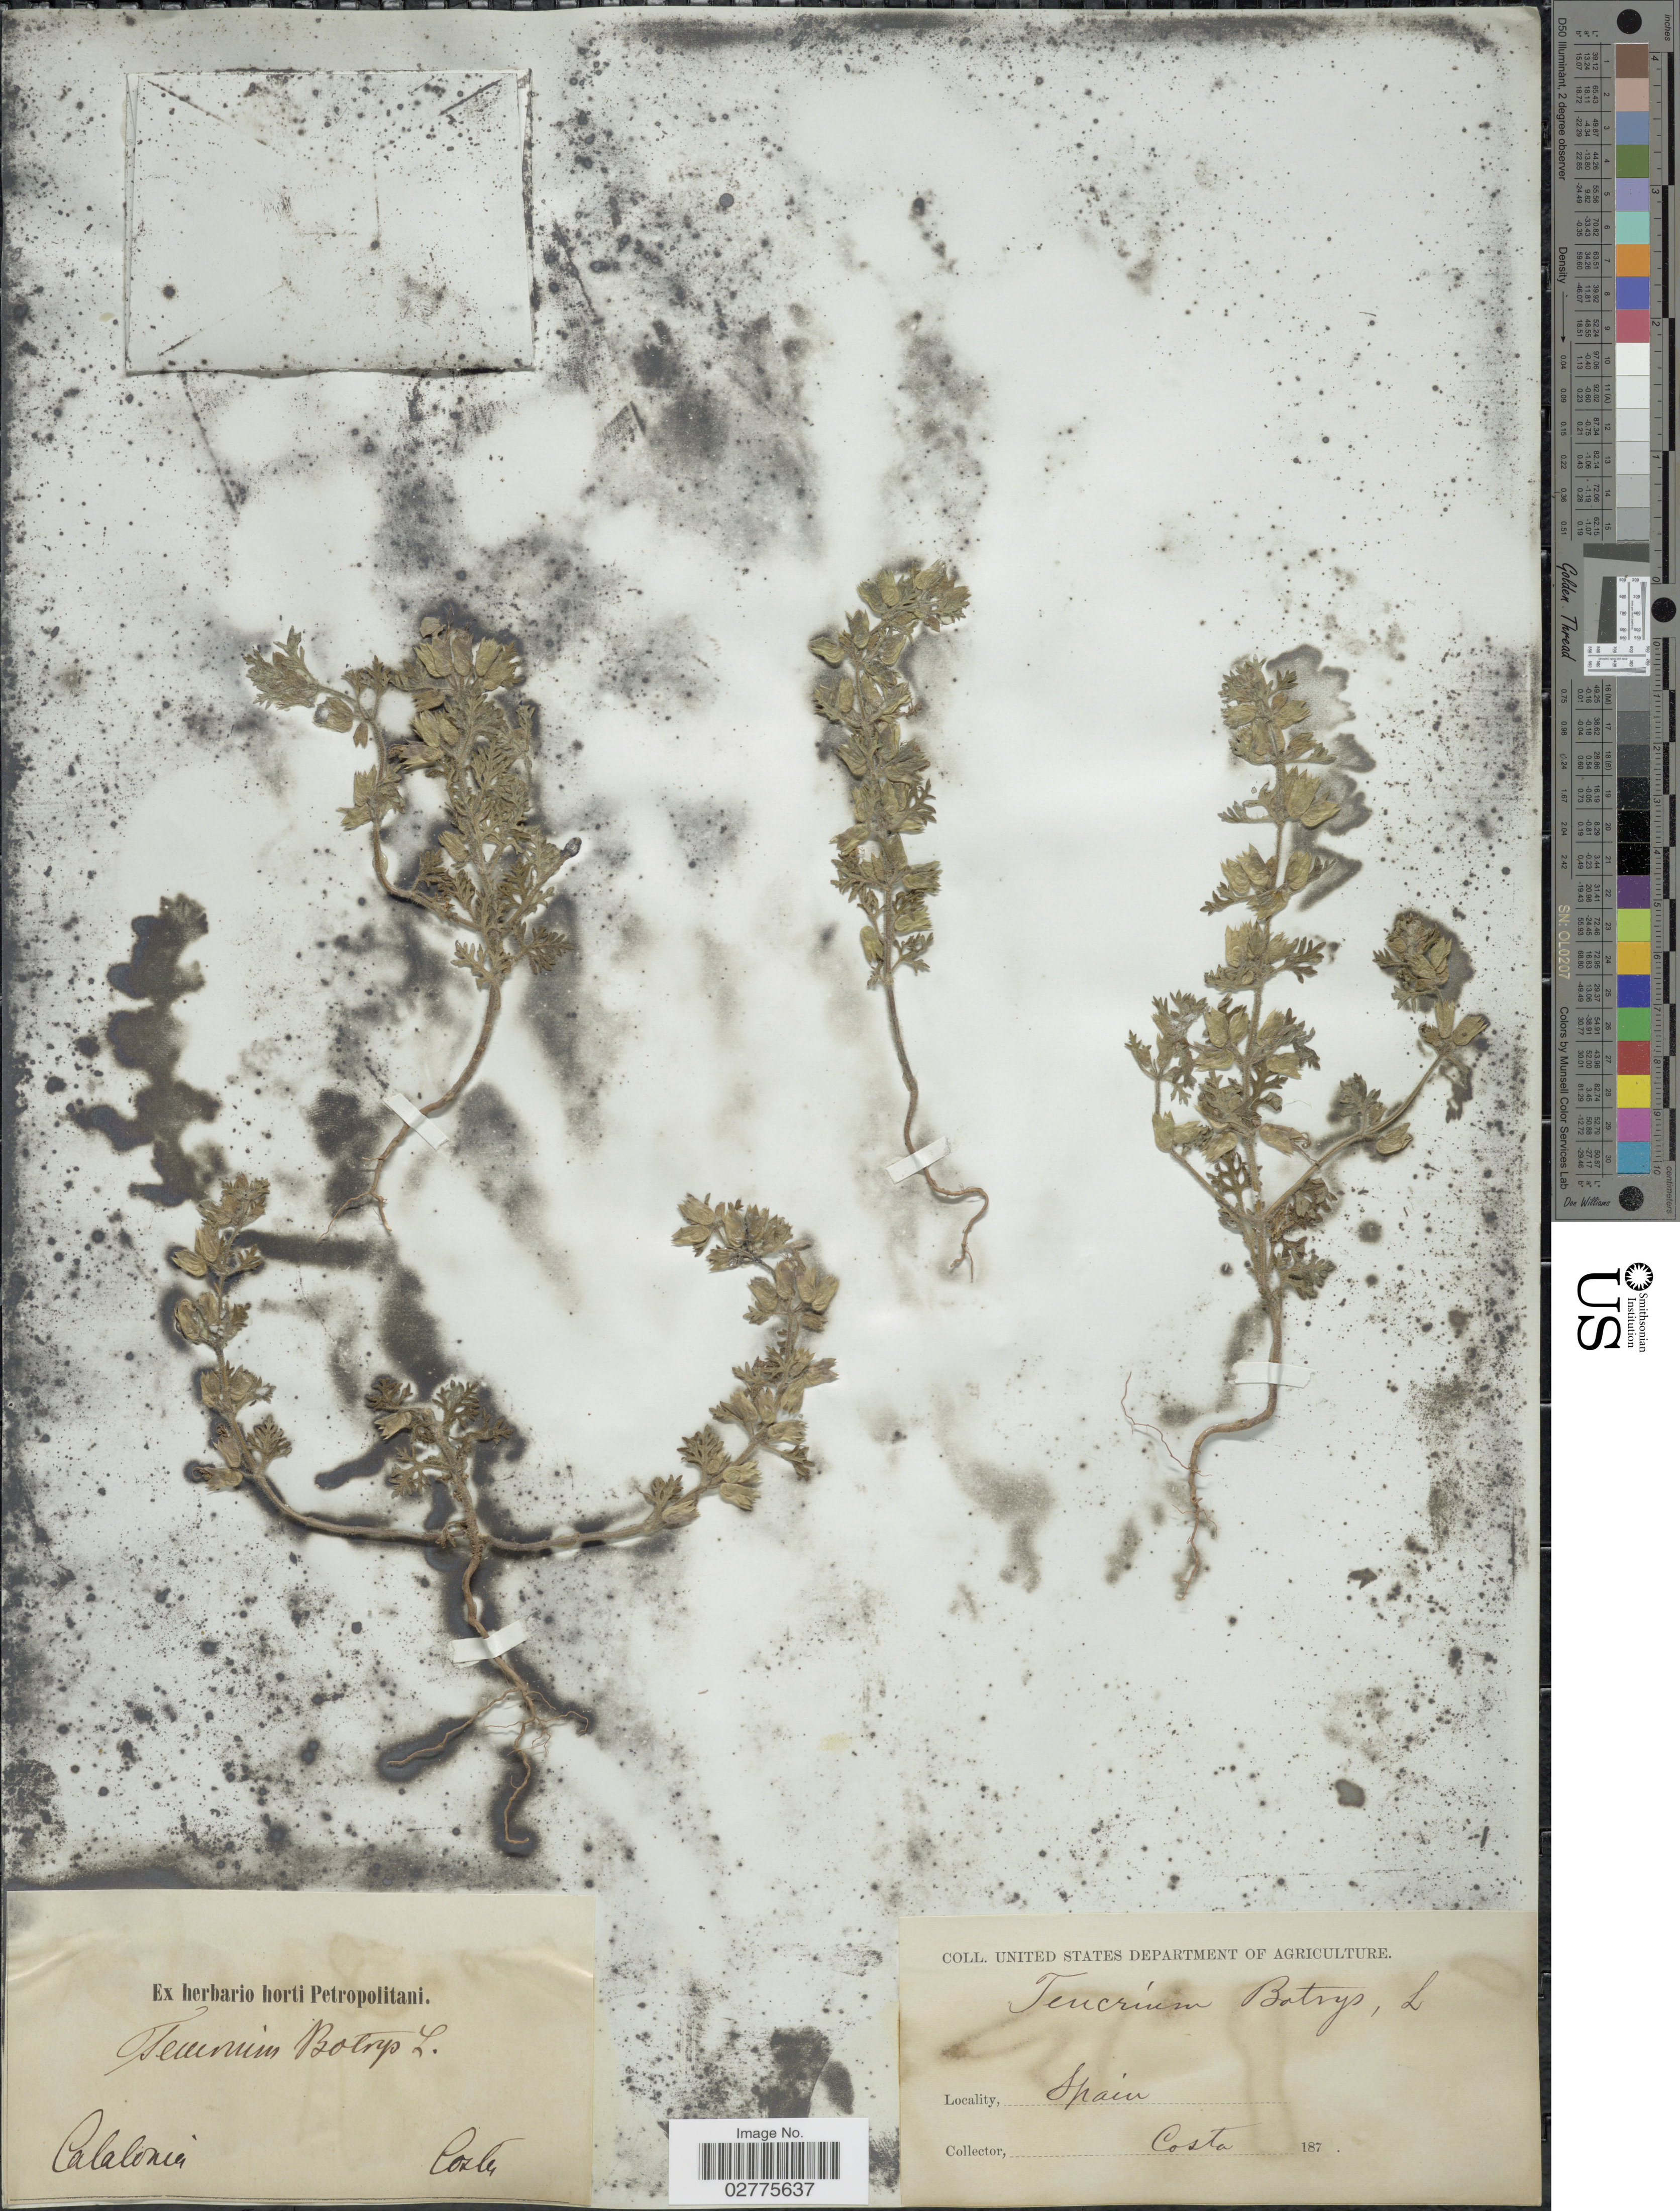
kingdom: Plantae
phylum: Tracheophyta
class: Magnoliopsida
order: Lamiales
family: Lamiaceae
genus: Teucrium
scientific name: Teucrium botrys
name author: L.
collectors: -. Costa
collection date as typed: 187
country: Spain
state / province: Catalunya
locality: Calalonia.